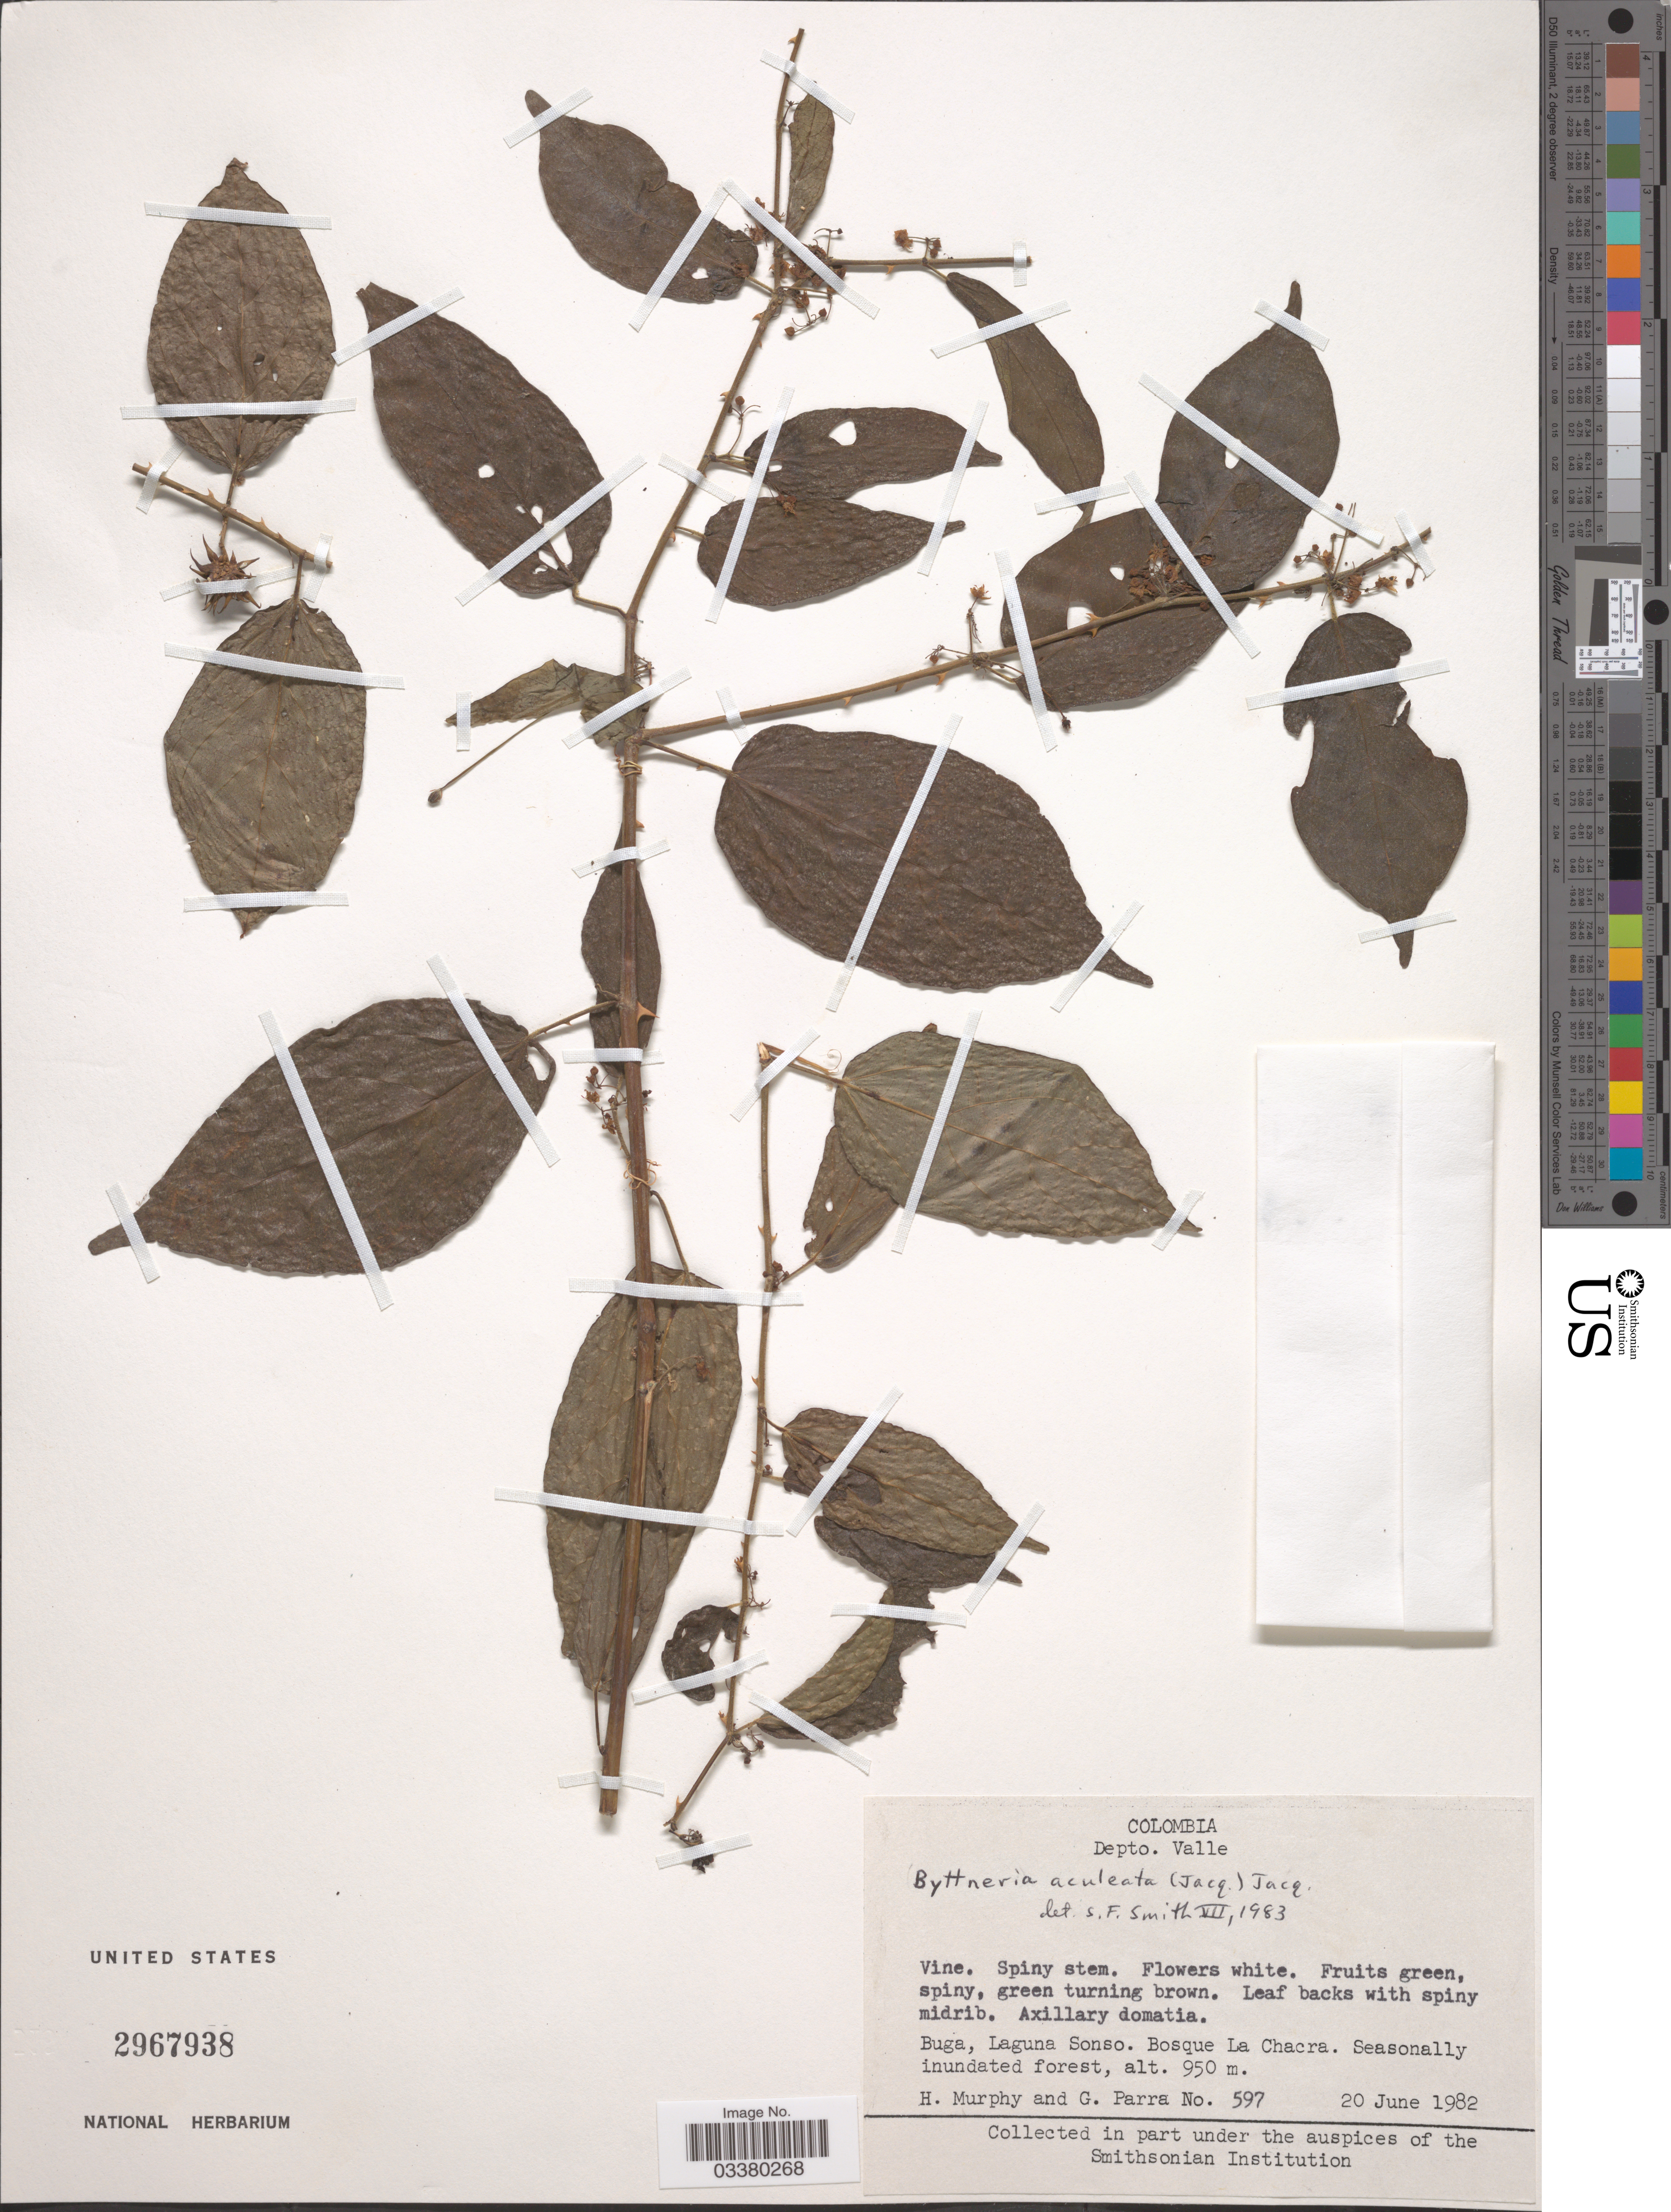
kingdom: Plantae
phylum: Tracheophyta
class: Magnoliopsida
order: Malvales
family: Malvaceae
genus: Byttneria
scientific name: Byttneria aculeata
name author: (Jacq.) Jacq.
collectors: H. Murphy & G. Parra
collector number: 597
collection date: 1982-06-20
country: Colombia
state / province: Valle del Cauca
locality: Depto. Valle. Buga, Laguna Sonso. Bosque La Chacra.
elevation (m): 950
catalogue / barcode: US 2967938